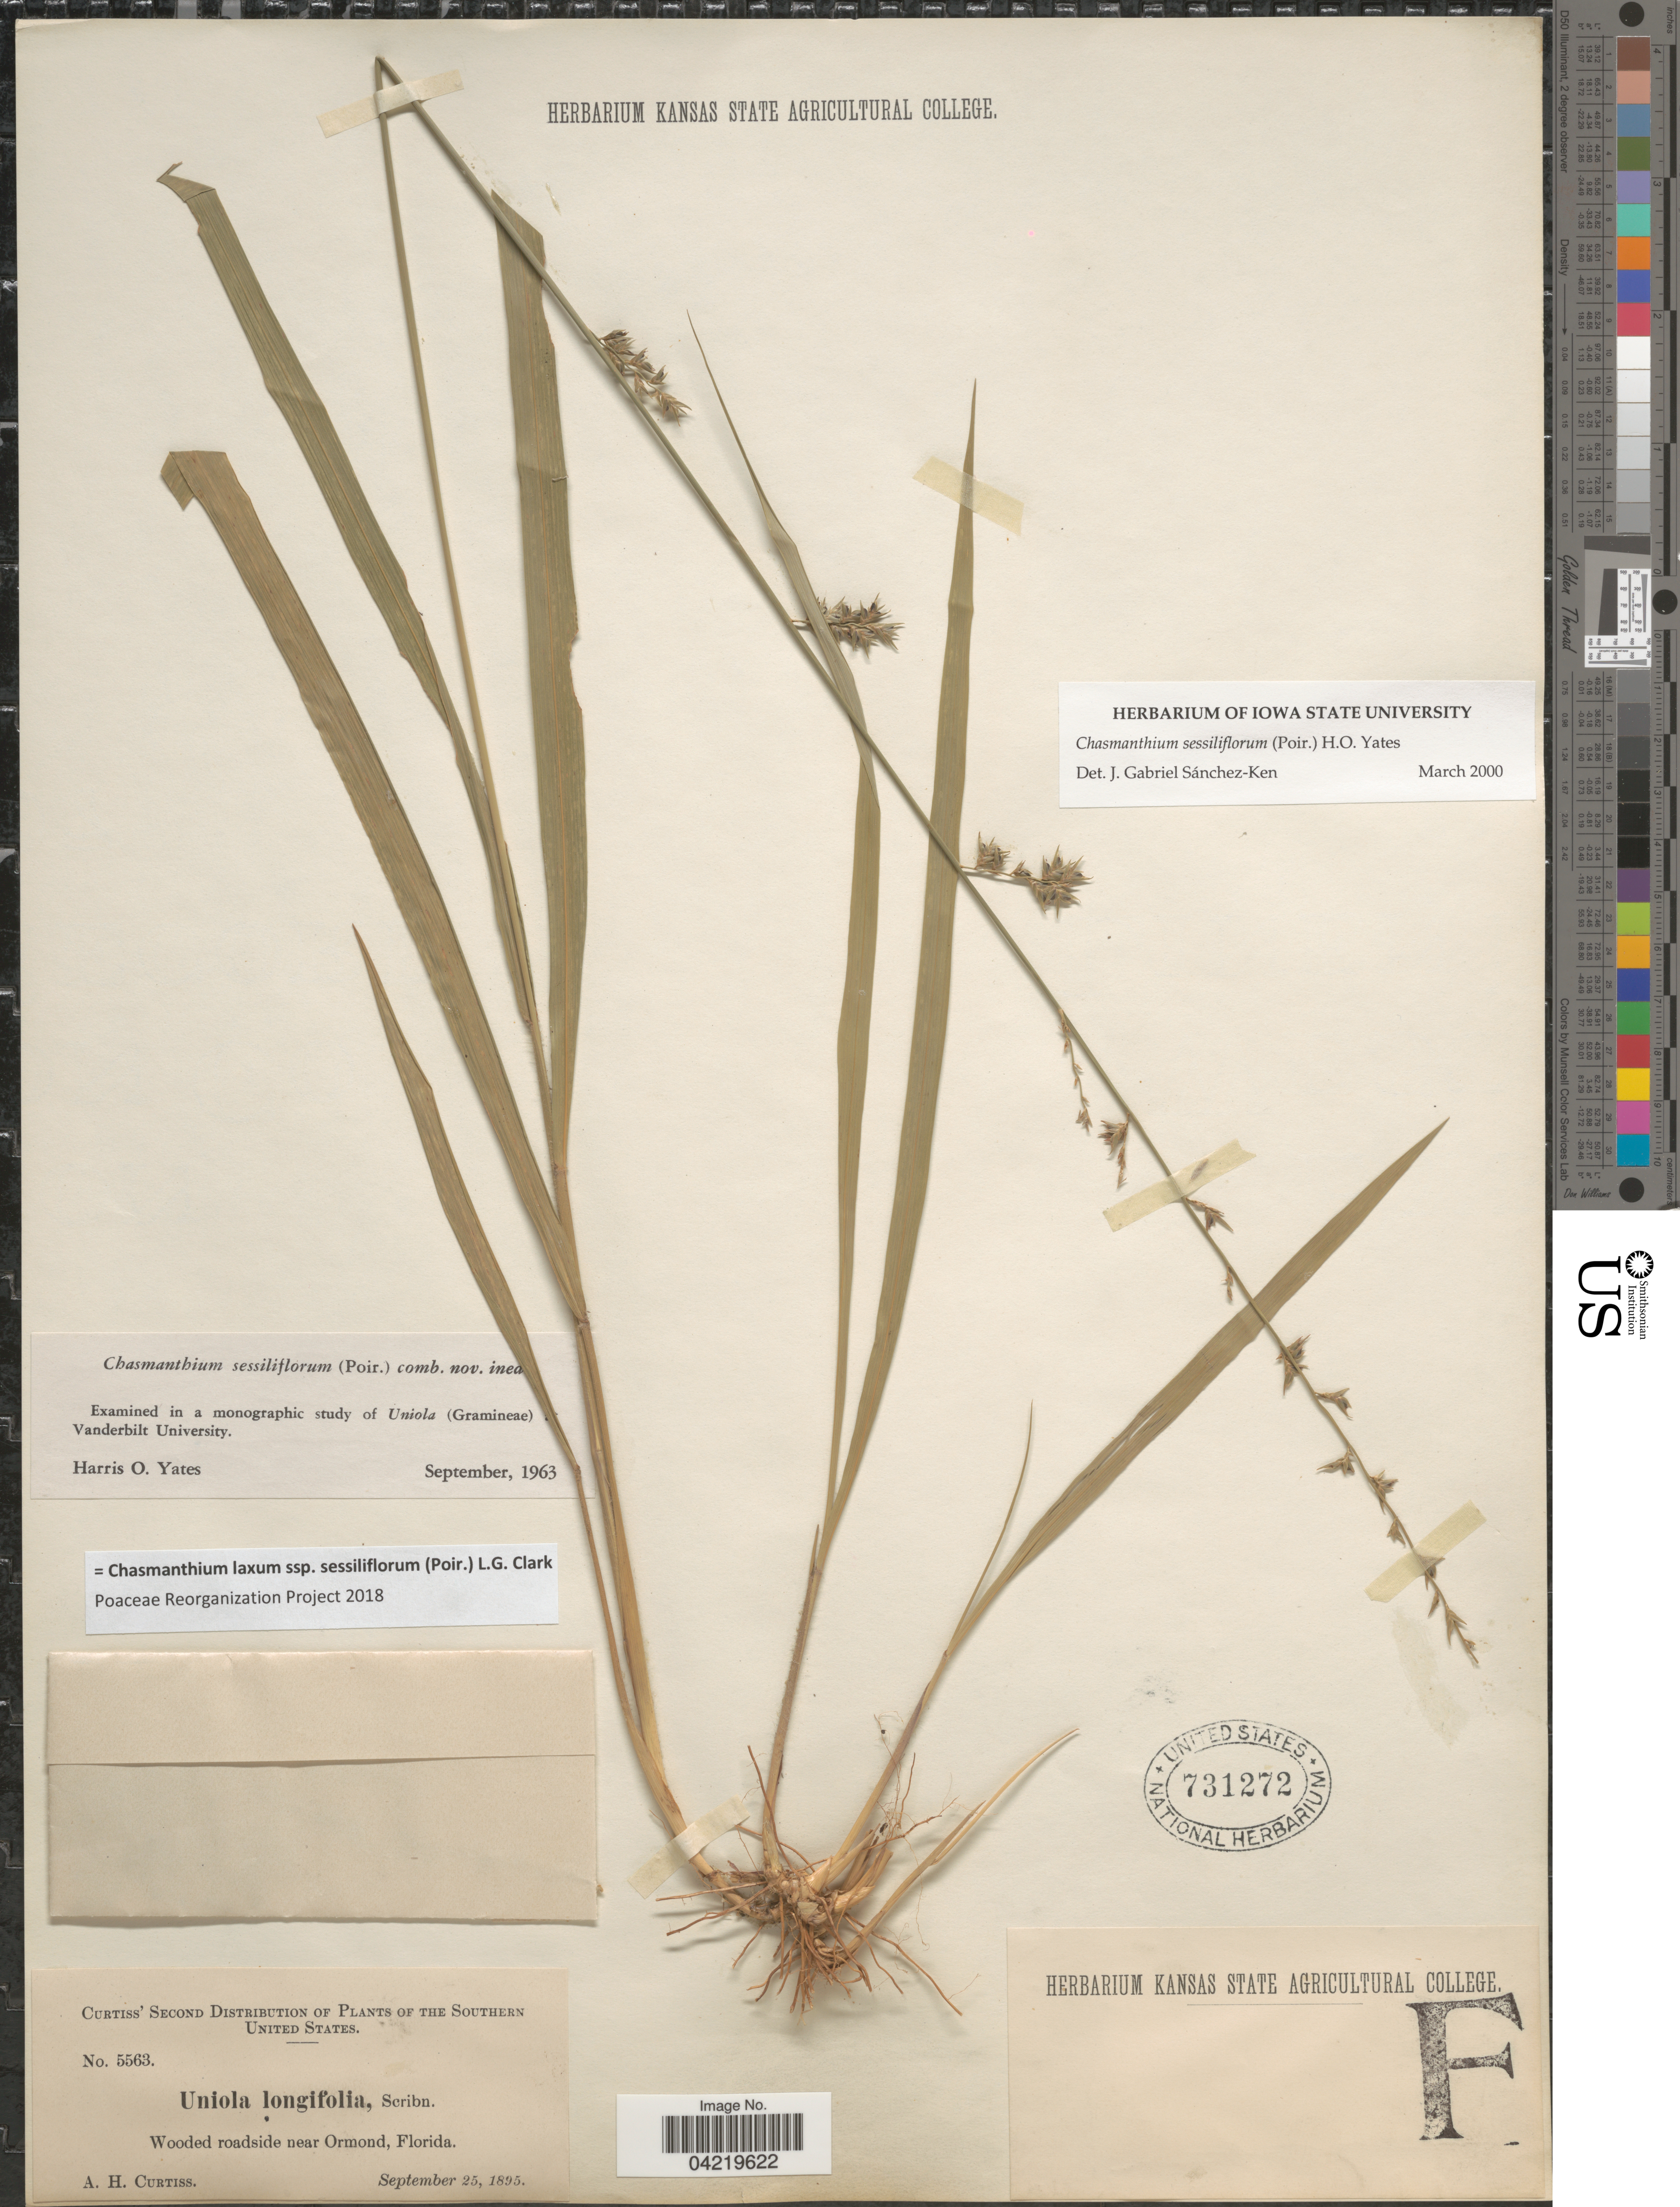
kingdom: Plantae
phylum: Tracheophyta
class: Liliopsida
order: Poales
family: Poaceae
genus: Chasmanthium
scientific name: Chasmanthium laxum subsp. sessiliflorum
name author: (L.) H.O. Yates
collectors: A. H. Curtiss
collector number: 5563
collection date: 1895-09-25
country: United States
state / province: Florida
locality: The Southern United States. Wooded roadside near Ormond.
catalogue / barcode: US 731272